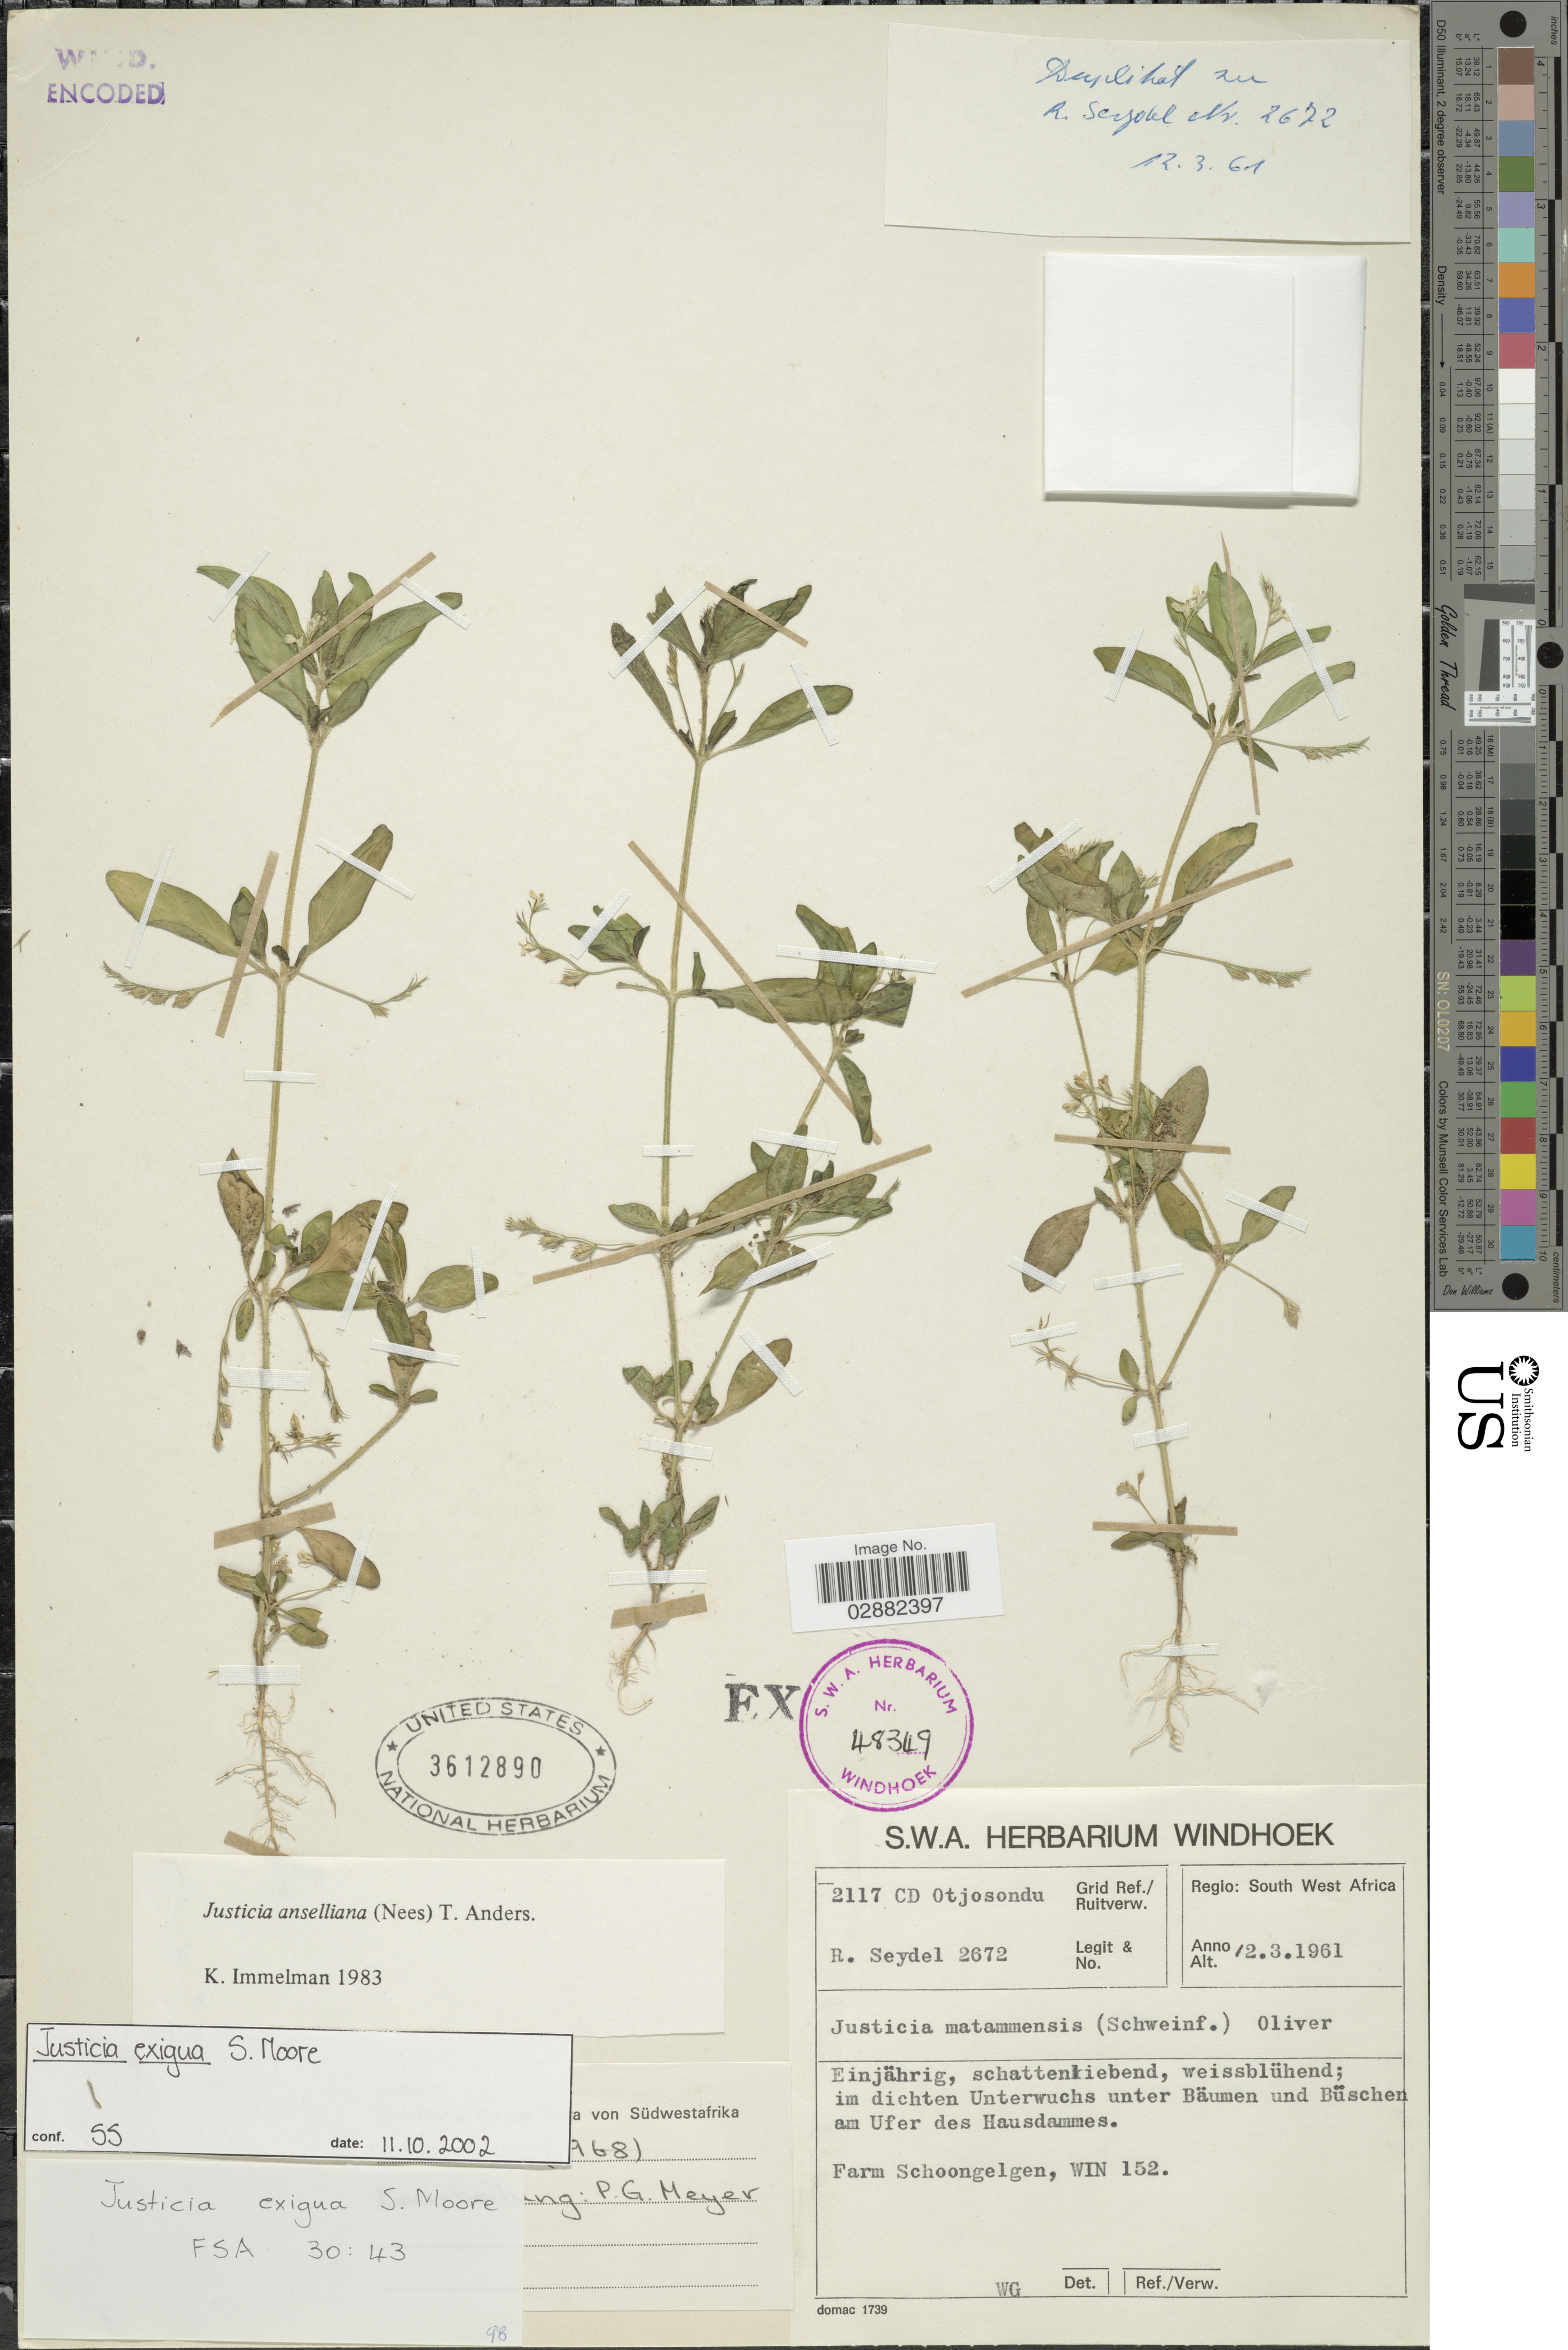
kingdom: Plantae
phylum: Tracheophyta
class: Magnoliopsida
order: Lamiales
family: Acanthaceae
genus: Justicia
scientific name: Justicia exigua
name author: S. Moore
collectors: R. Seydel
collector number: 2672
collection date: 1961-03-12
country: Namibia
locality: Grid Ref./Ruitverw. 2117 CD Otjosondu, Regio: South West Africa. Farm Schoongelgen, Win 152.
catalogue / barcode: US 3612890